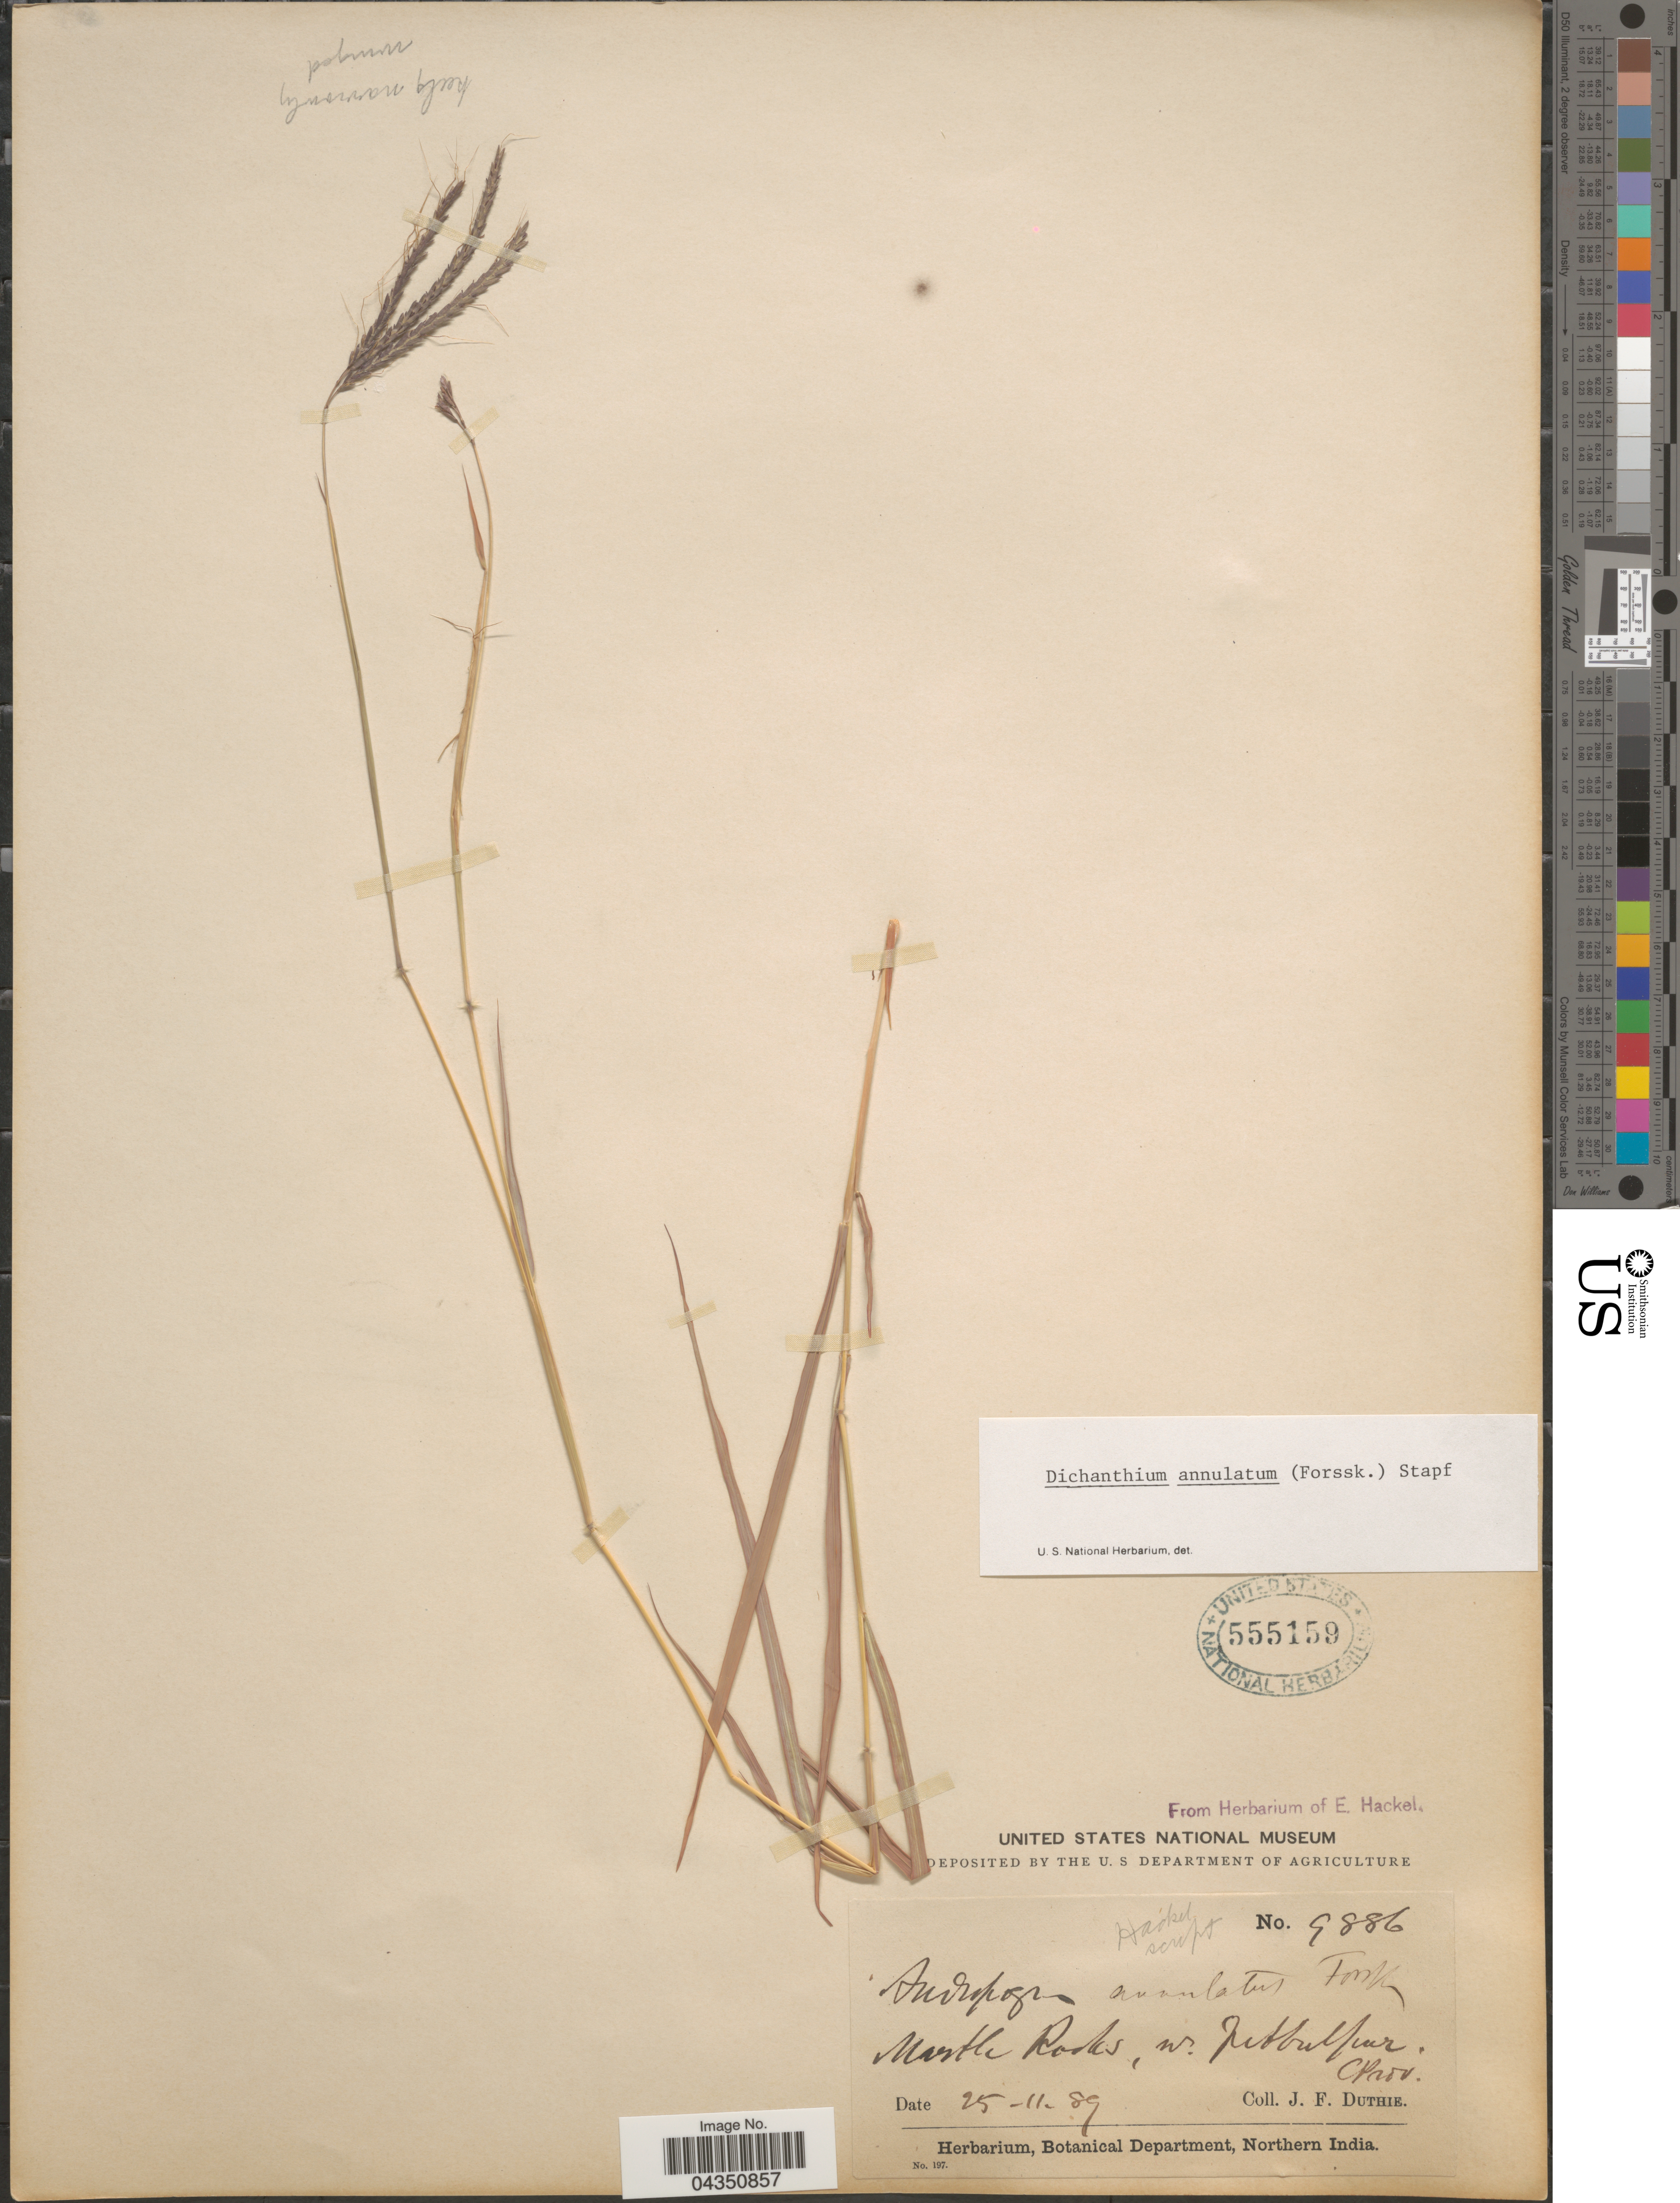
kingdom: Plantae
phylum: Tracheophyta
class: Liliopsida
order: Poales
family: Poaceae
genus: Dichanthium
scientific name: Dichanthium annulatum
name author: (Forssk.) Stapf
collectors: J. F. Duthie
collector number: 9886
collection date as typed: Transcribed d/m/y: 25/11/89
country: India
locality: Marble Rocks, W. Jubbulpur. C Prov.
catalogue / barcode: US 555159